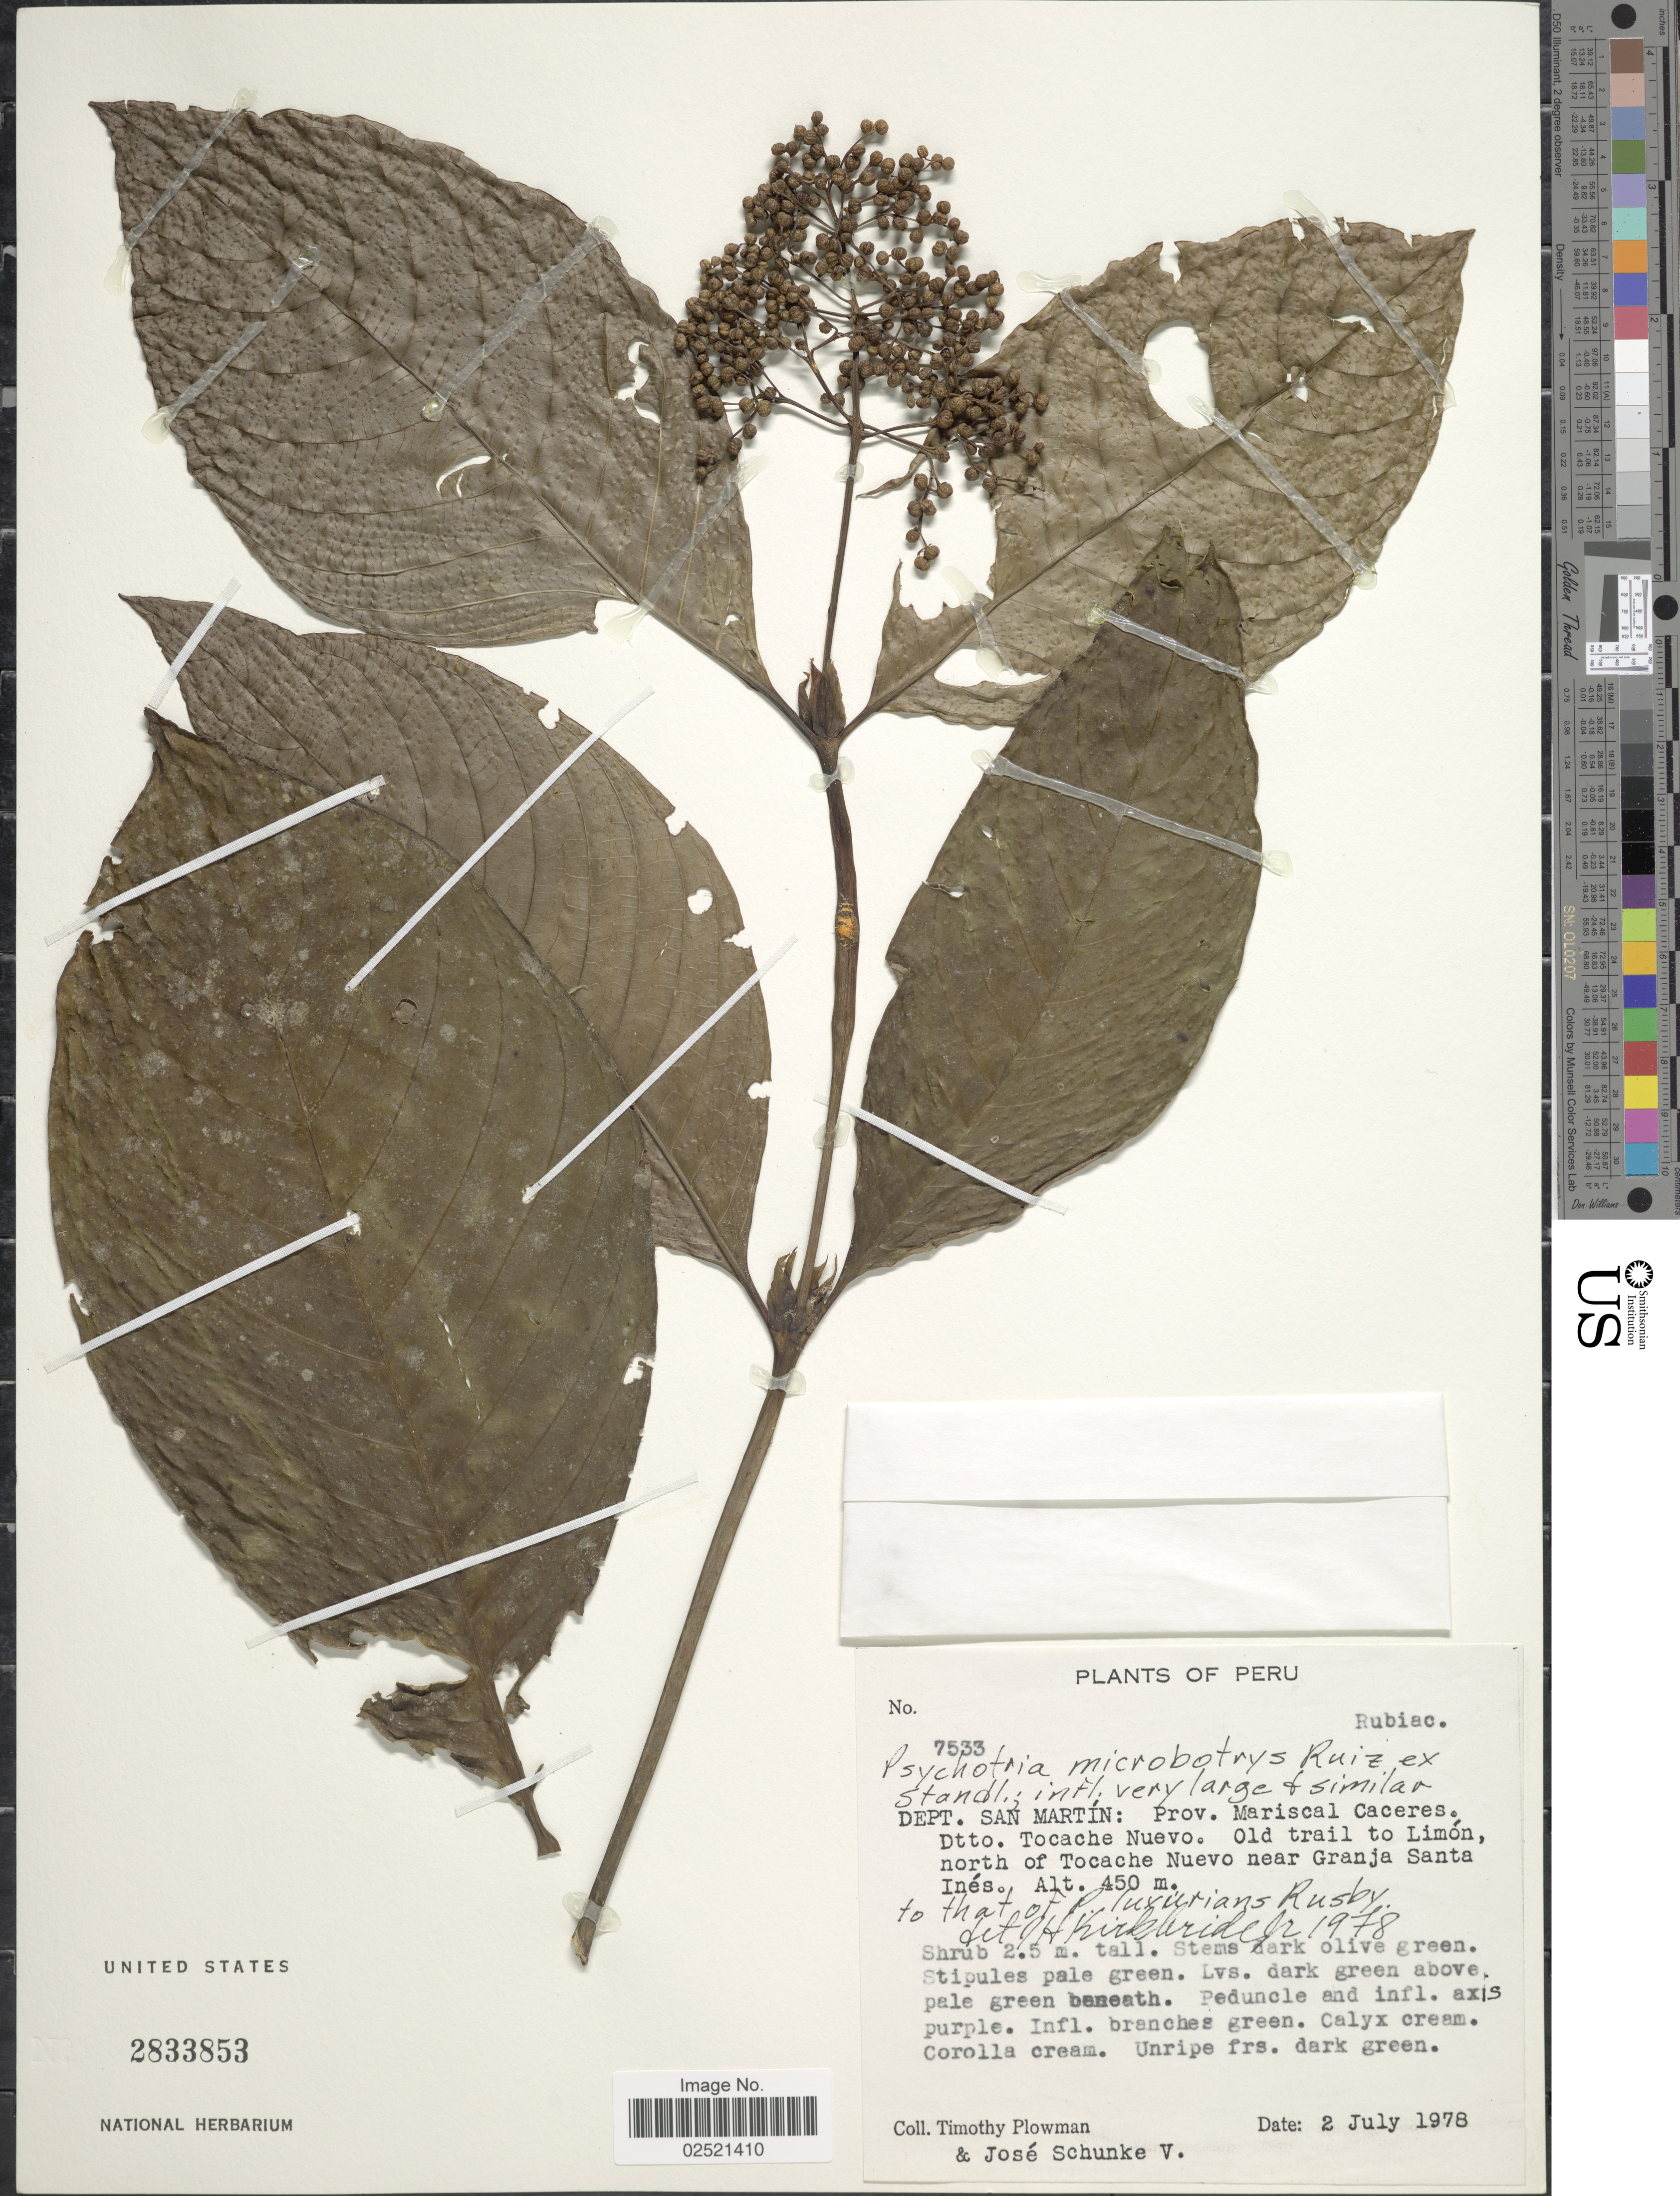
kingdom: Plantae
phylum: Tracheophyta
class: Magnoliopsida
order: Gentianales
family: Rubiaceae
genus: Psychotria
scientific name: Psychotria microbotrys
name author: Ruiz ex Standl.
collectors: T. Plowman & J. Schunke Vigo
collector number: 7533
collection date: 1978-07-02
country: Peru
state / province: San Martín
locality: Prov. Mariscal Caceres, Dtto. Tocache Nuevo, Old trail to Limon, north of Tocache Nuevo near Granja Santa Ines.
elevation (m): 450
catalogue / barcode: US 2833853